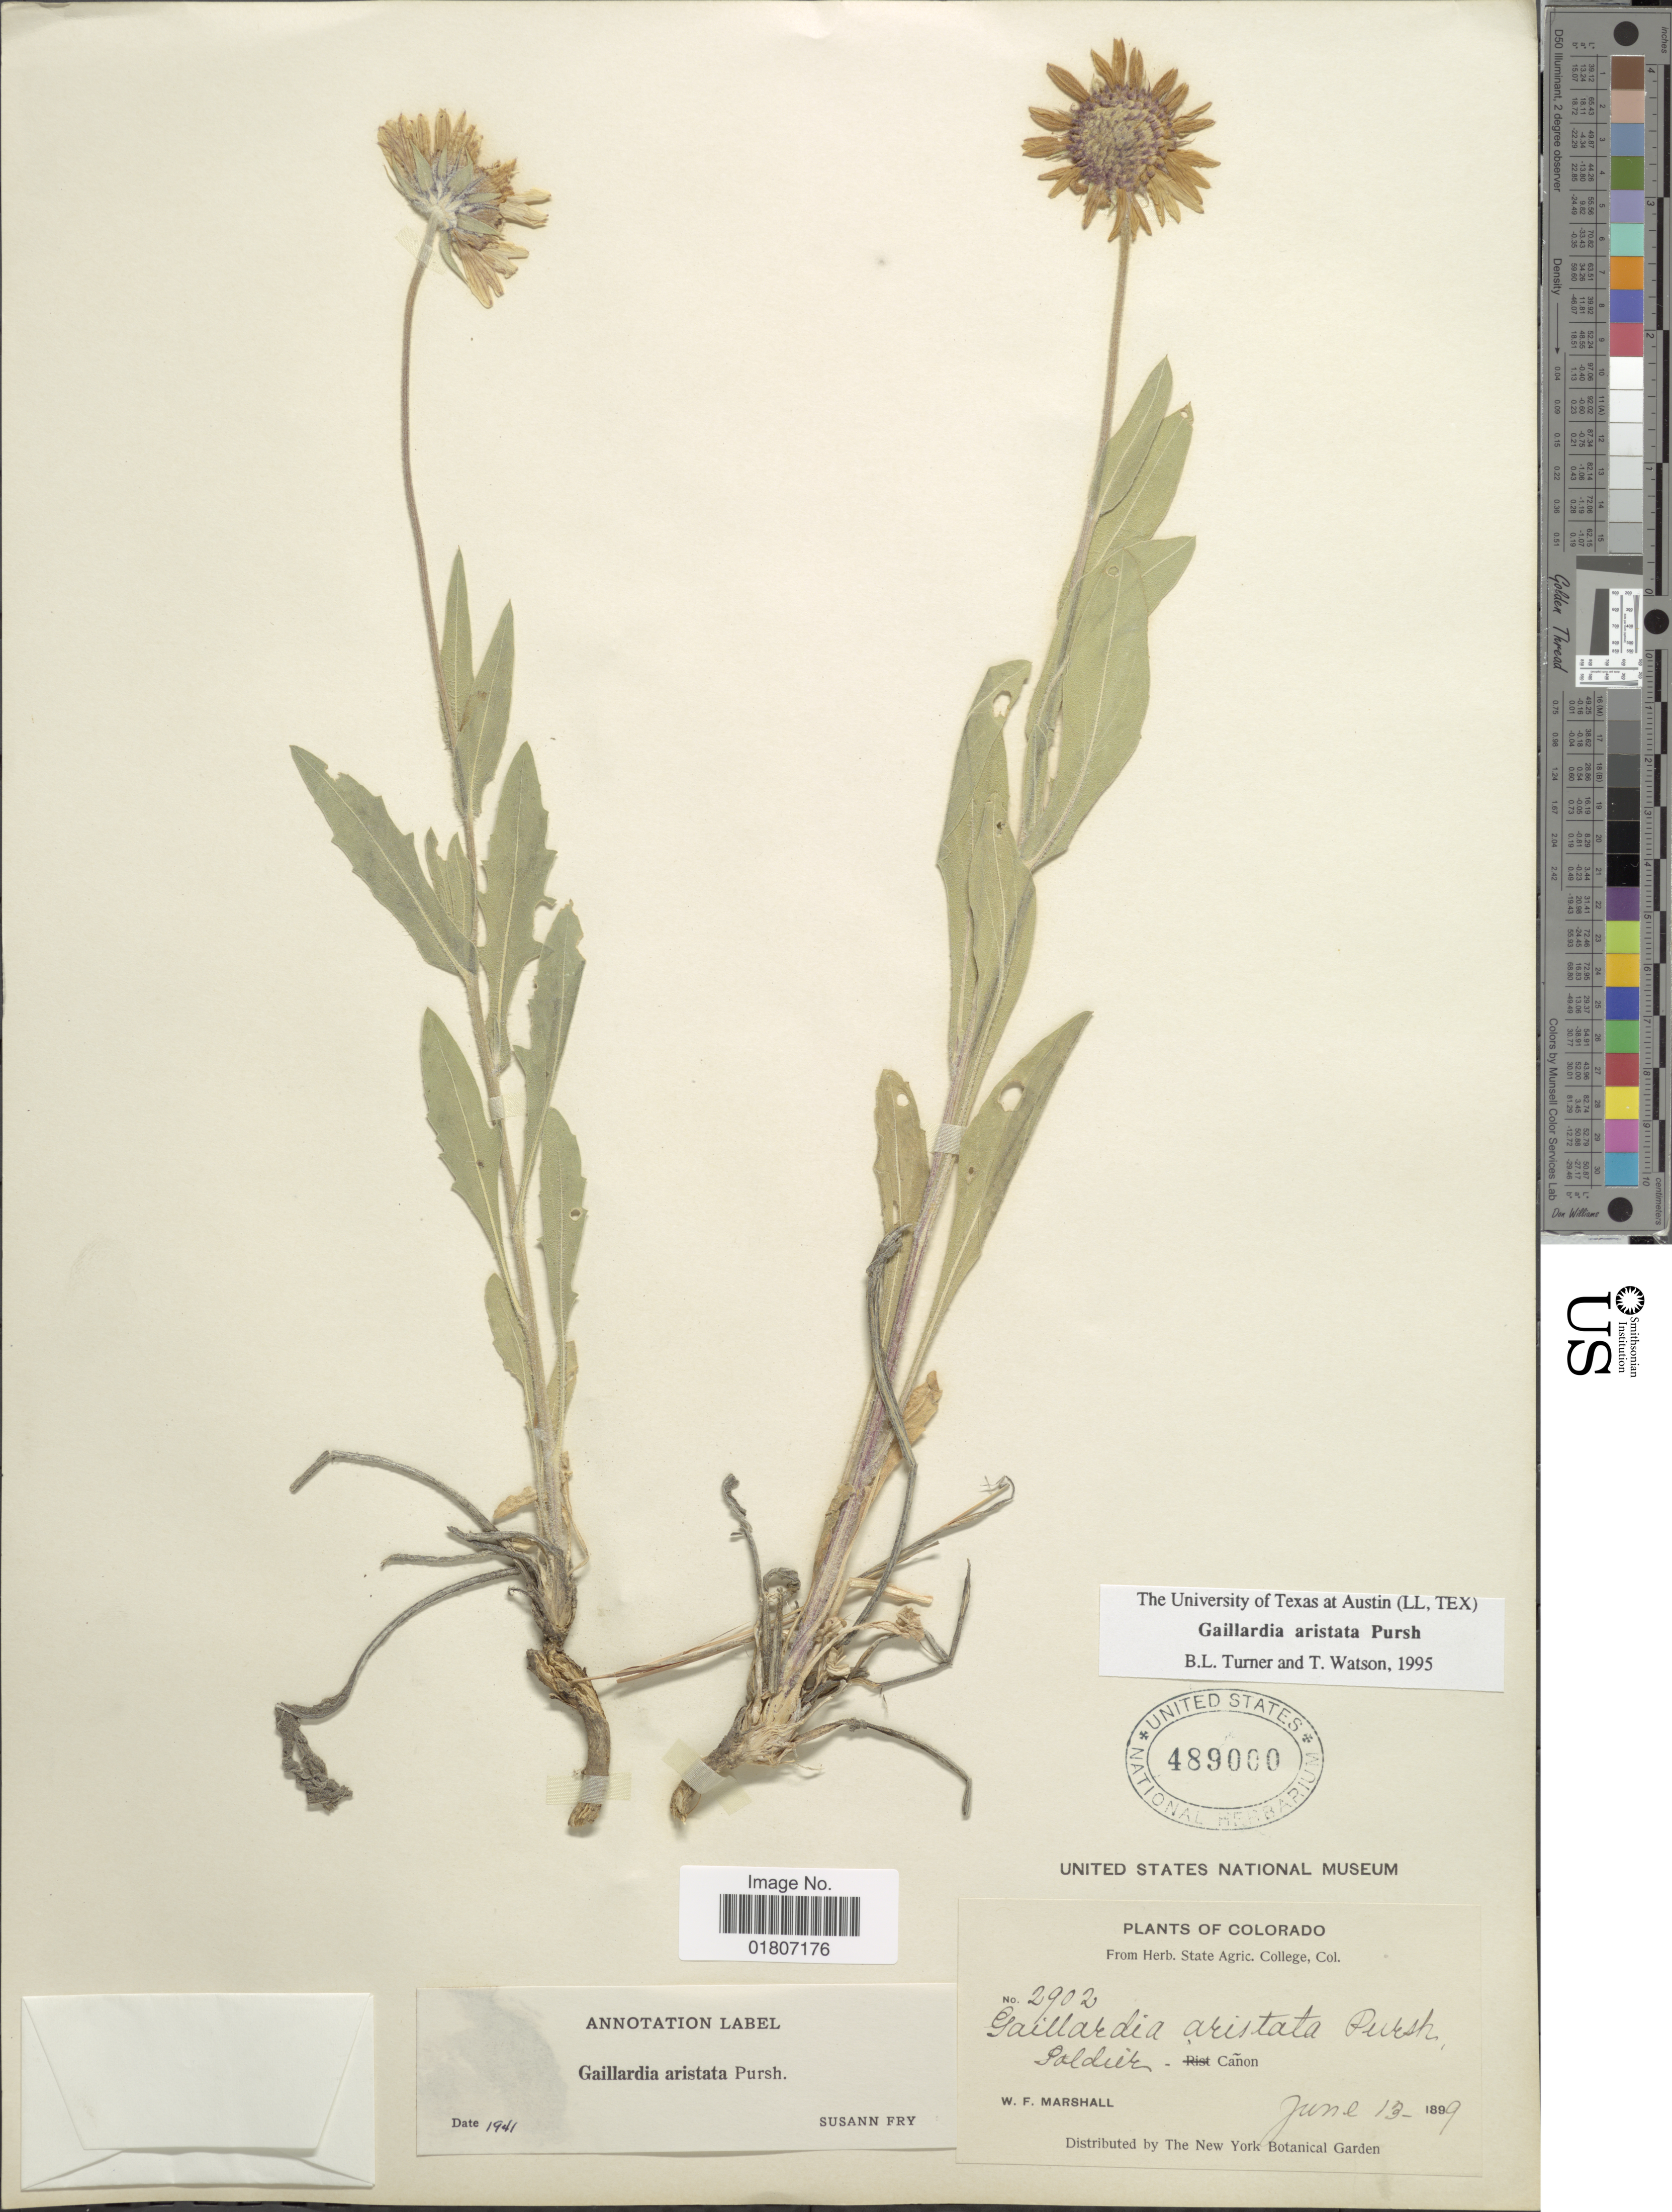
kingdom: Plantae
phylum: Tracheophyta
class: Magnoliopsida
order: Asterales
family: Asteraceae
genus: Gaillardia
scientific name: Gaillardia aristata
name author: Pursh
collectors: W. F. Marshall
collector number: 2902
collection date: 1899-06-13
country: United States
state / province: Colorado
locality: Soldier Cañon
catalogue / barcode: US 489000